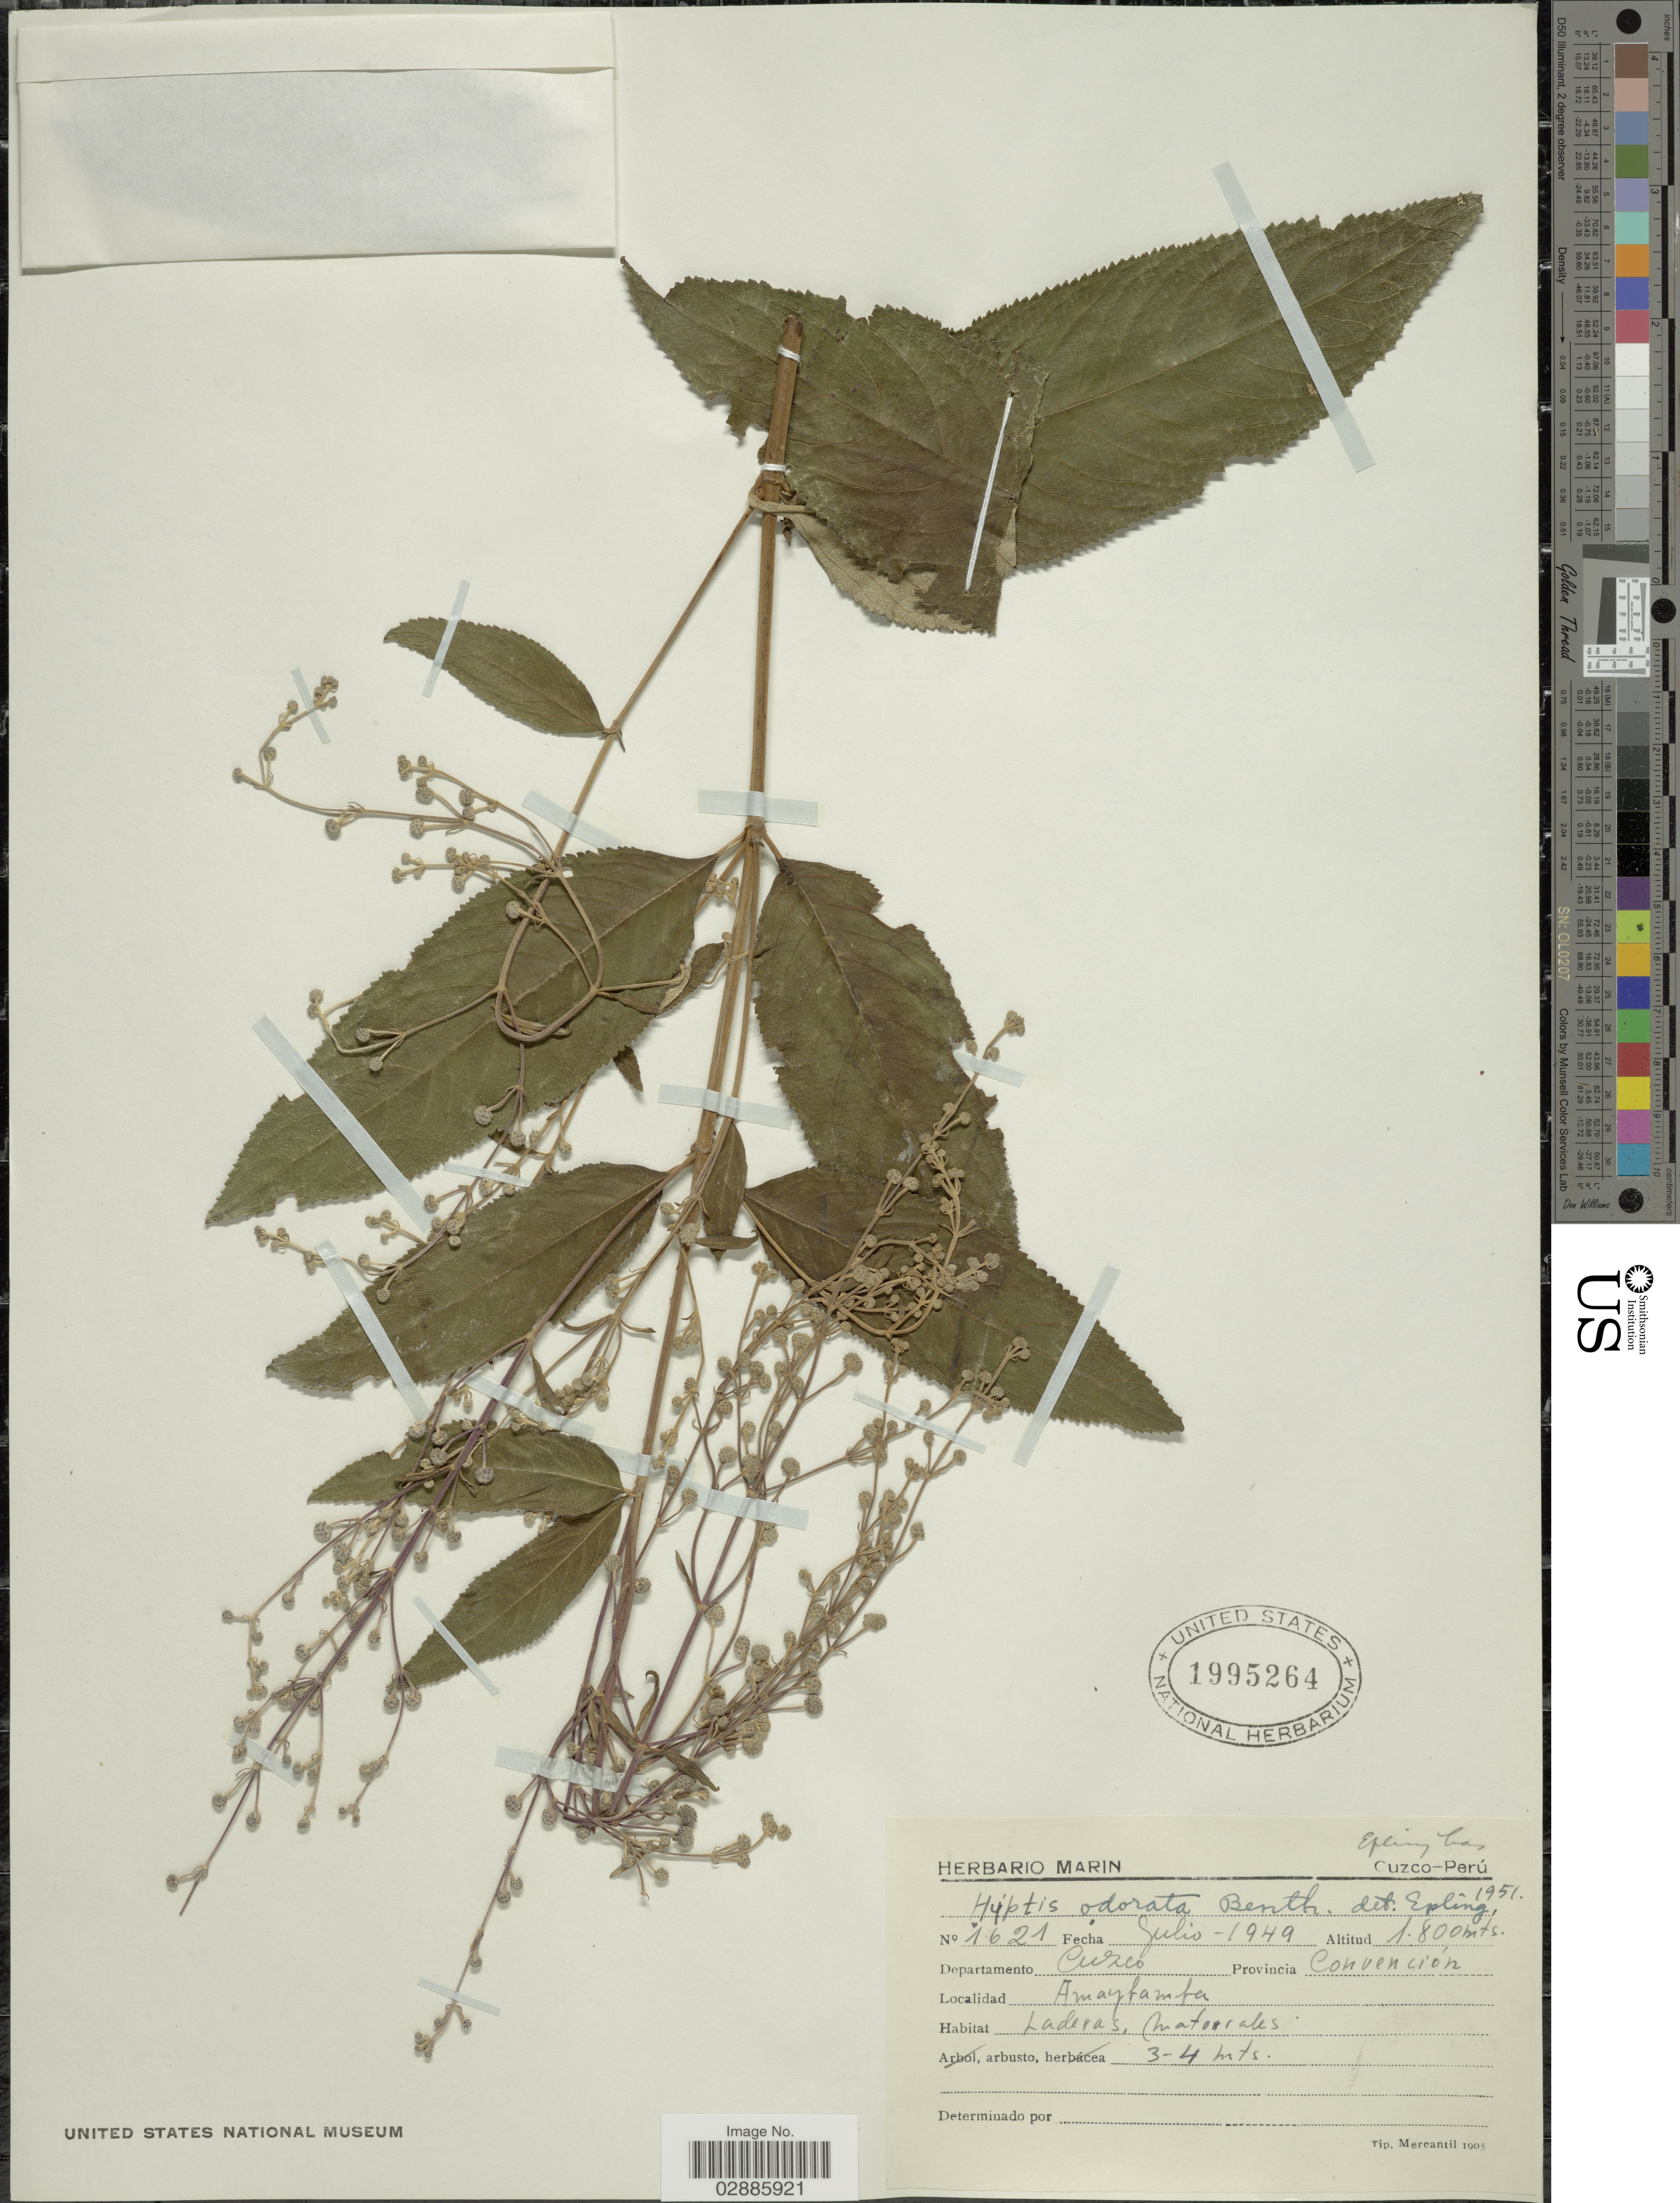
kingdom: Plantae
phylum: Tracheophyta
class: Magnoliopsida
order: Lamiales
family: Lamiaceae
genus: Hyptis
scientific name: Hyptis odorata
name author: Benth.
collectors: -- Epling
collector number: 1621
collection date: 1949-07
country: Peru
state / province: Cusco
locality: Departamento Cuzco, Provincia Convención, Amaypampa.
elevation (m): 1800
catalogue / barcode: US 1995264